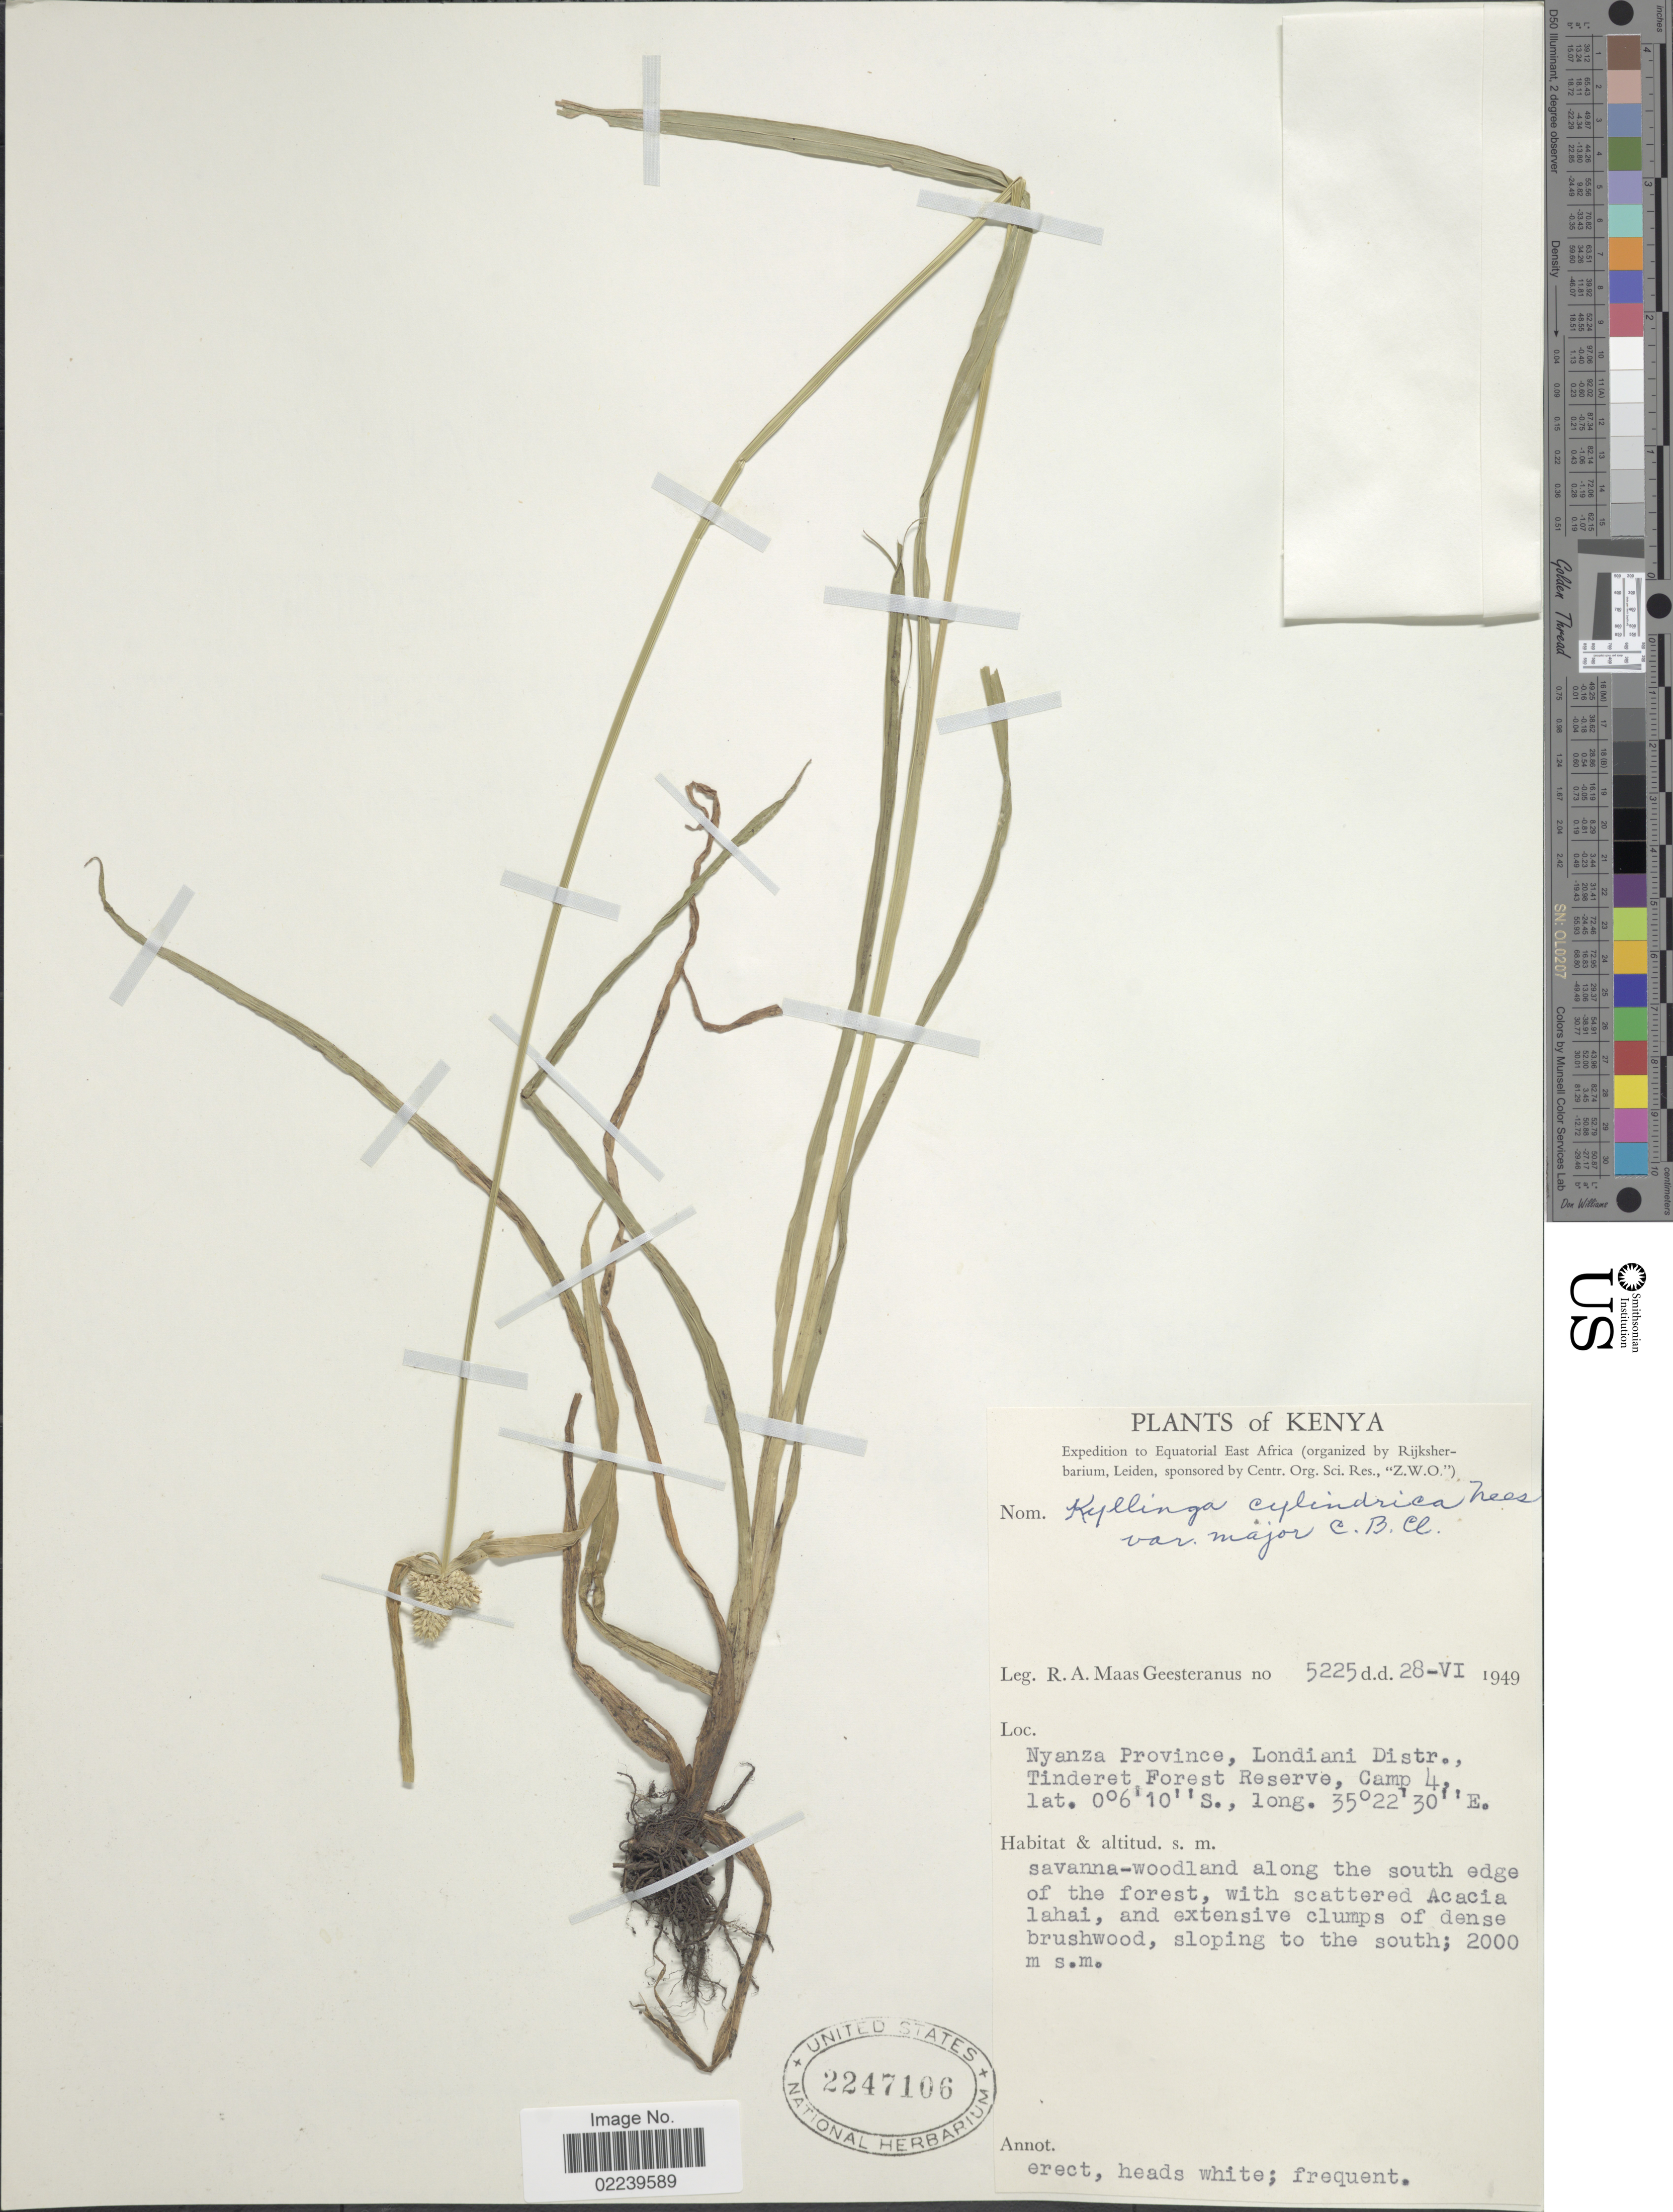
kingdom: Plantae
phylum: Tracheophyta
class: Liliopsida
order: Poales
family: Cyperaceae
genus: Cyperus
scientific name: Cyperus sesquiflorus subsp. appendiculatus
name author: (K. Schum.)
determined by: Strong, M. T., (US), Smithsonian Institution - National Museum of Natural History (UNITED STATES)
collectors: R. A. Maas Geesteranus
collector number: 5225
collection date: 1949-06-28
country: Kenya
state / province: Kericho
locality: Londiani Distr., Tinderet Forest Reserve, Camp 4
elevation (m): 2000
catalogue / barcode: US 2247106